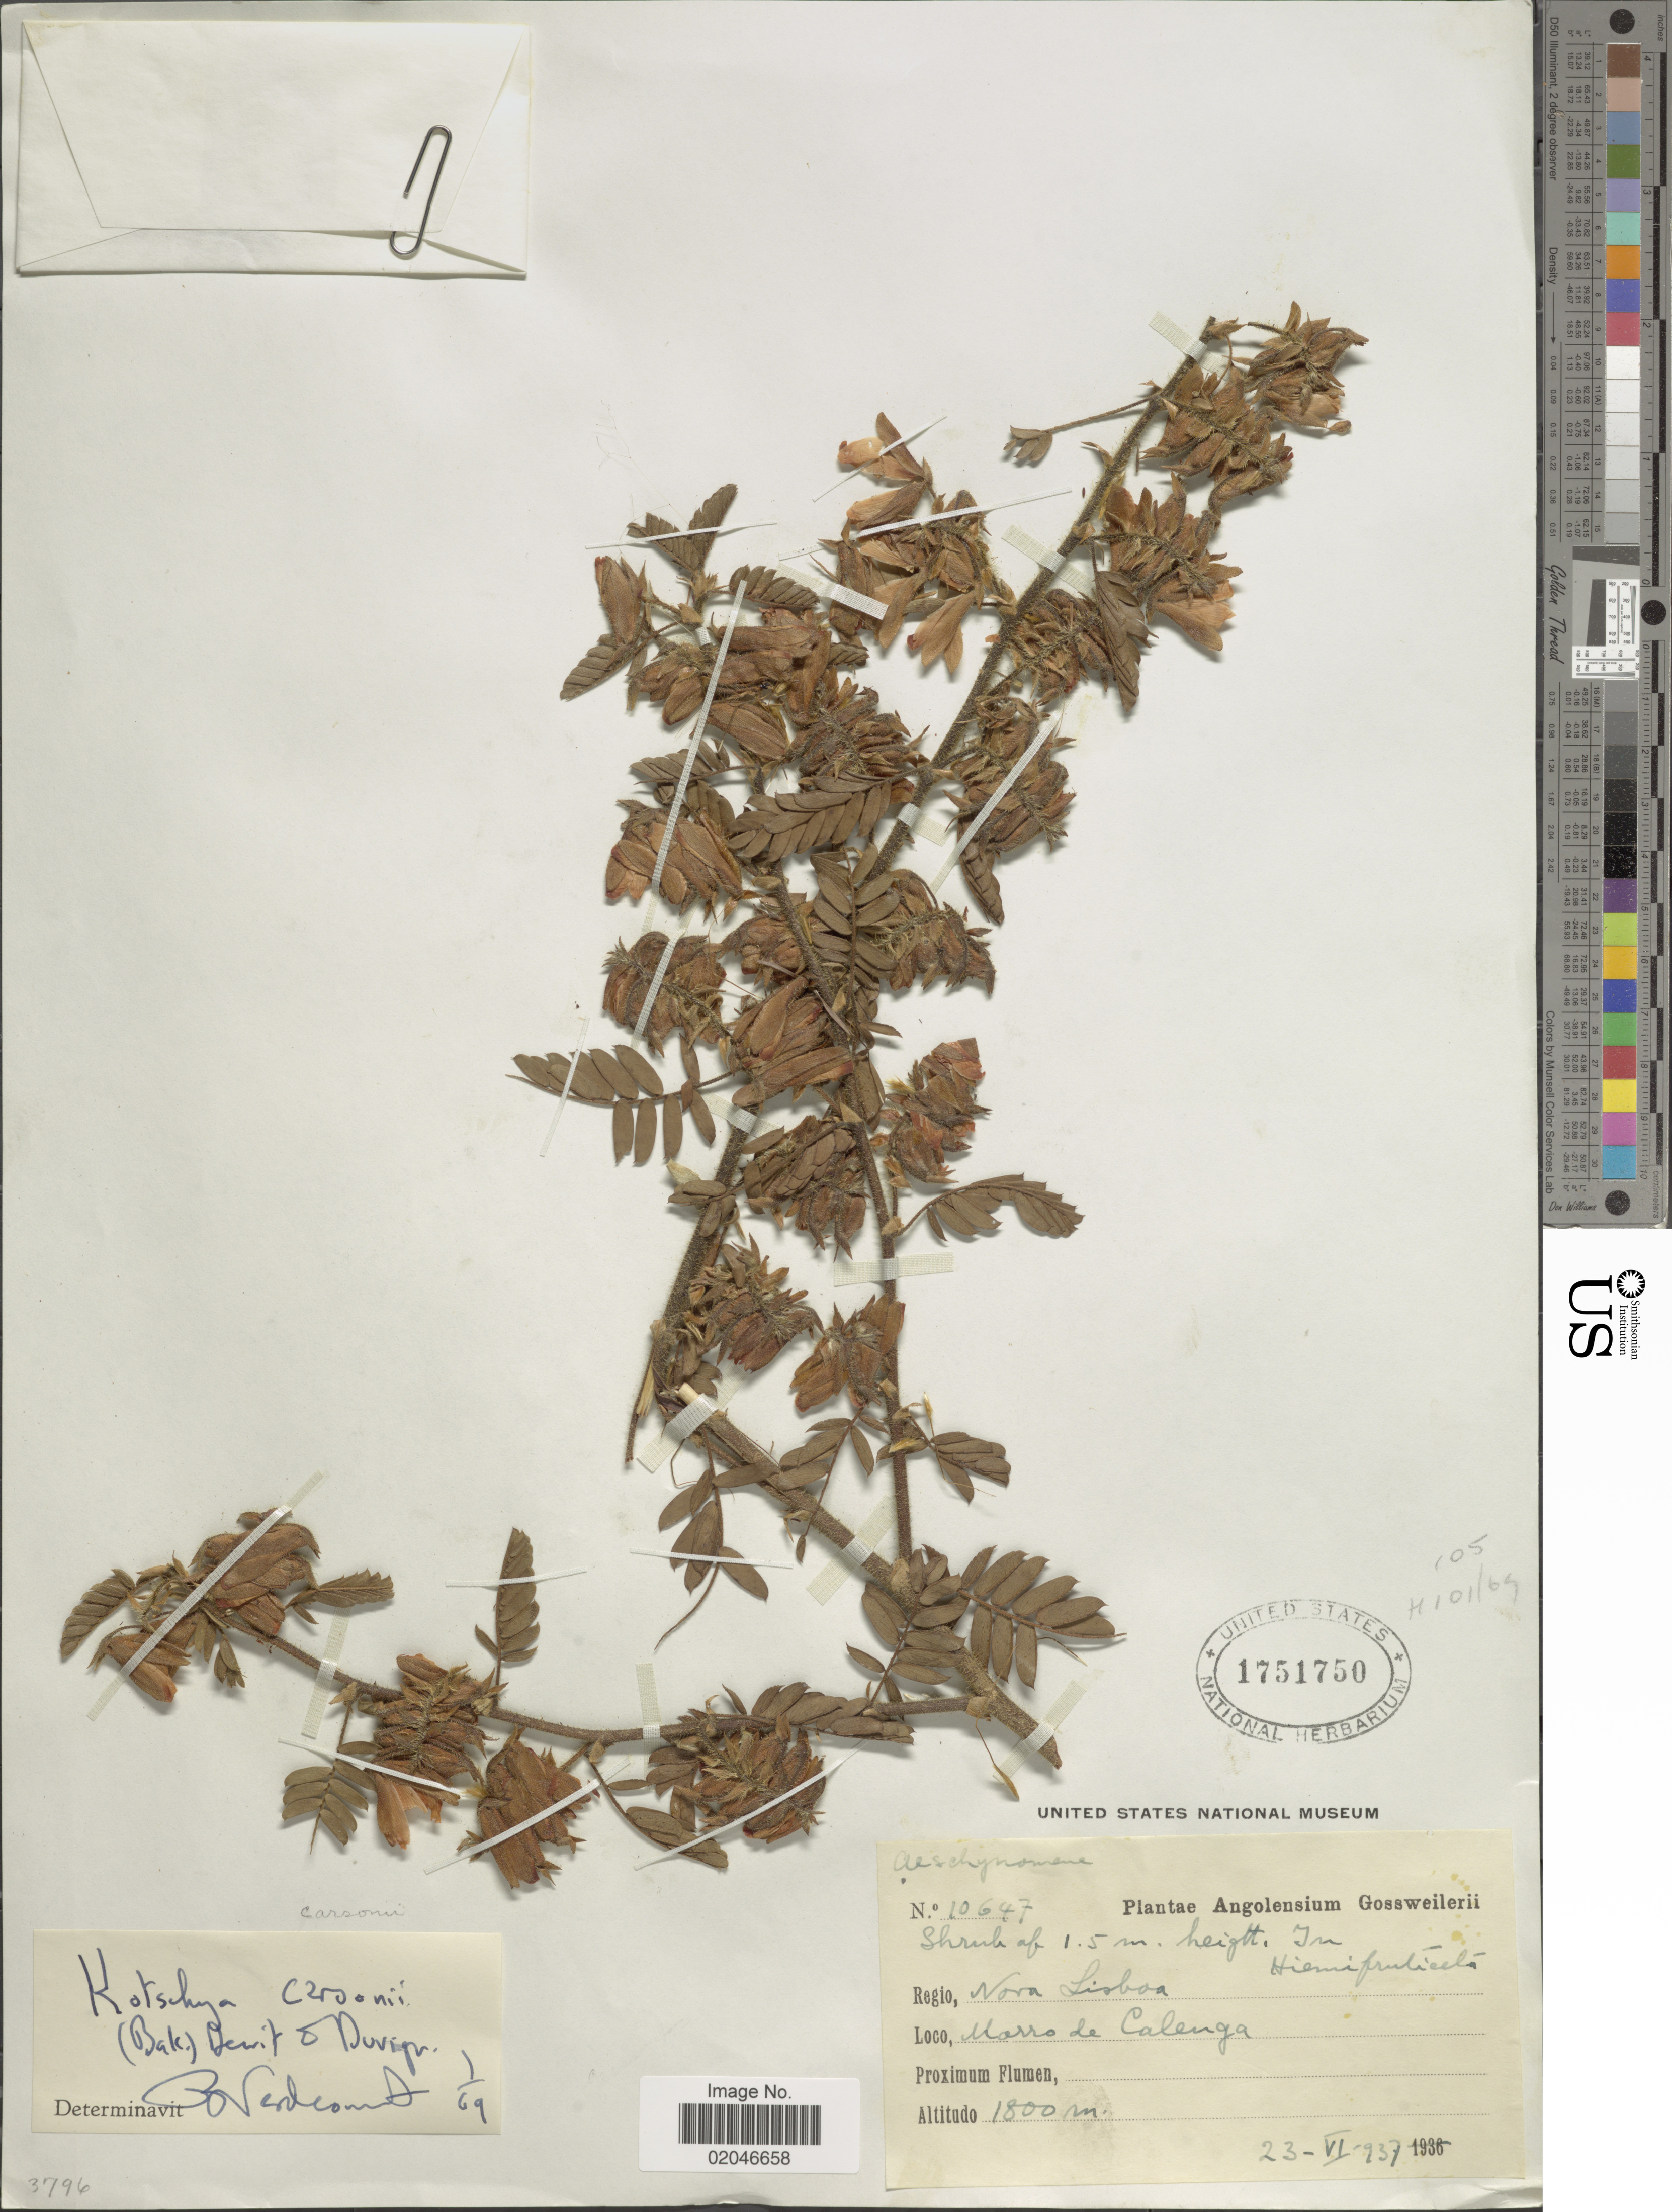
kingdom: Plantae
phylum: Tracheophyta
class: Magnoliopsida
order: Fabales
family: Fabaceae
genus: Kotschya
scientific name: Kotschya carsonii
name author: (Baker) Dewit & P.A. Duvign.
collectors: A. Gossweiler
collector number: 10647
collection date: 1937-06-23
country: Angola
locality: Regio Nova Lisboa, Marro de Calenga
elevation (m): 1800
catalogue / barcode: US 1751750